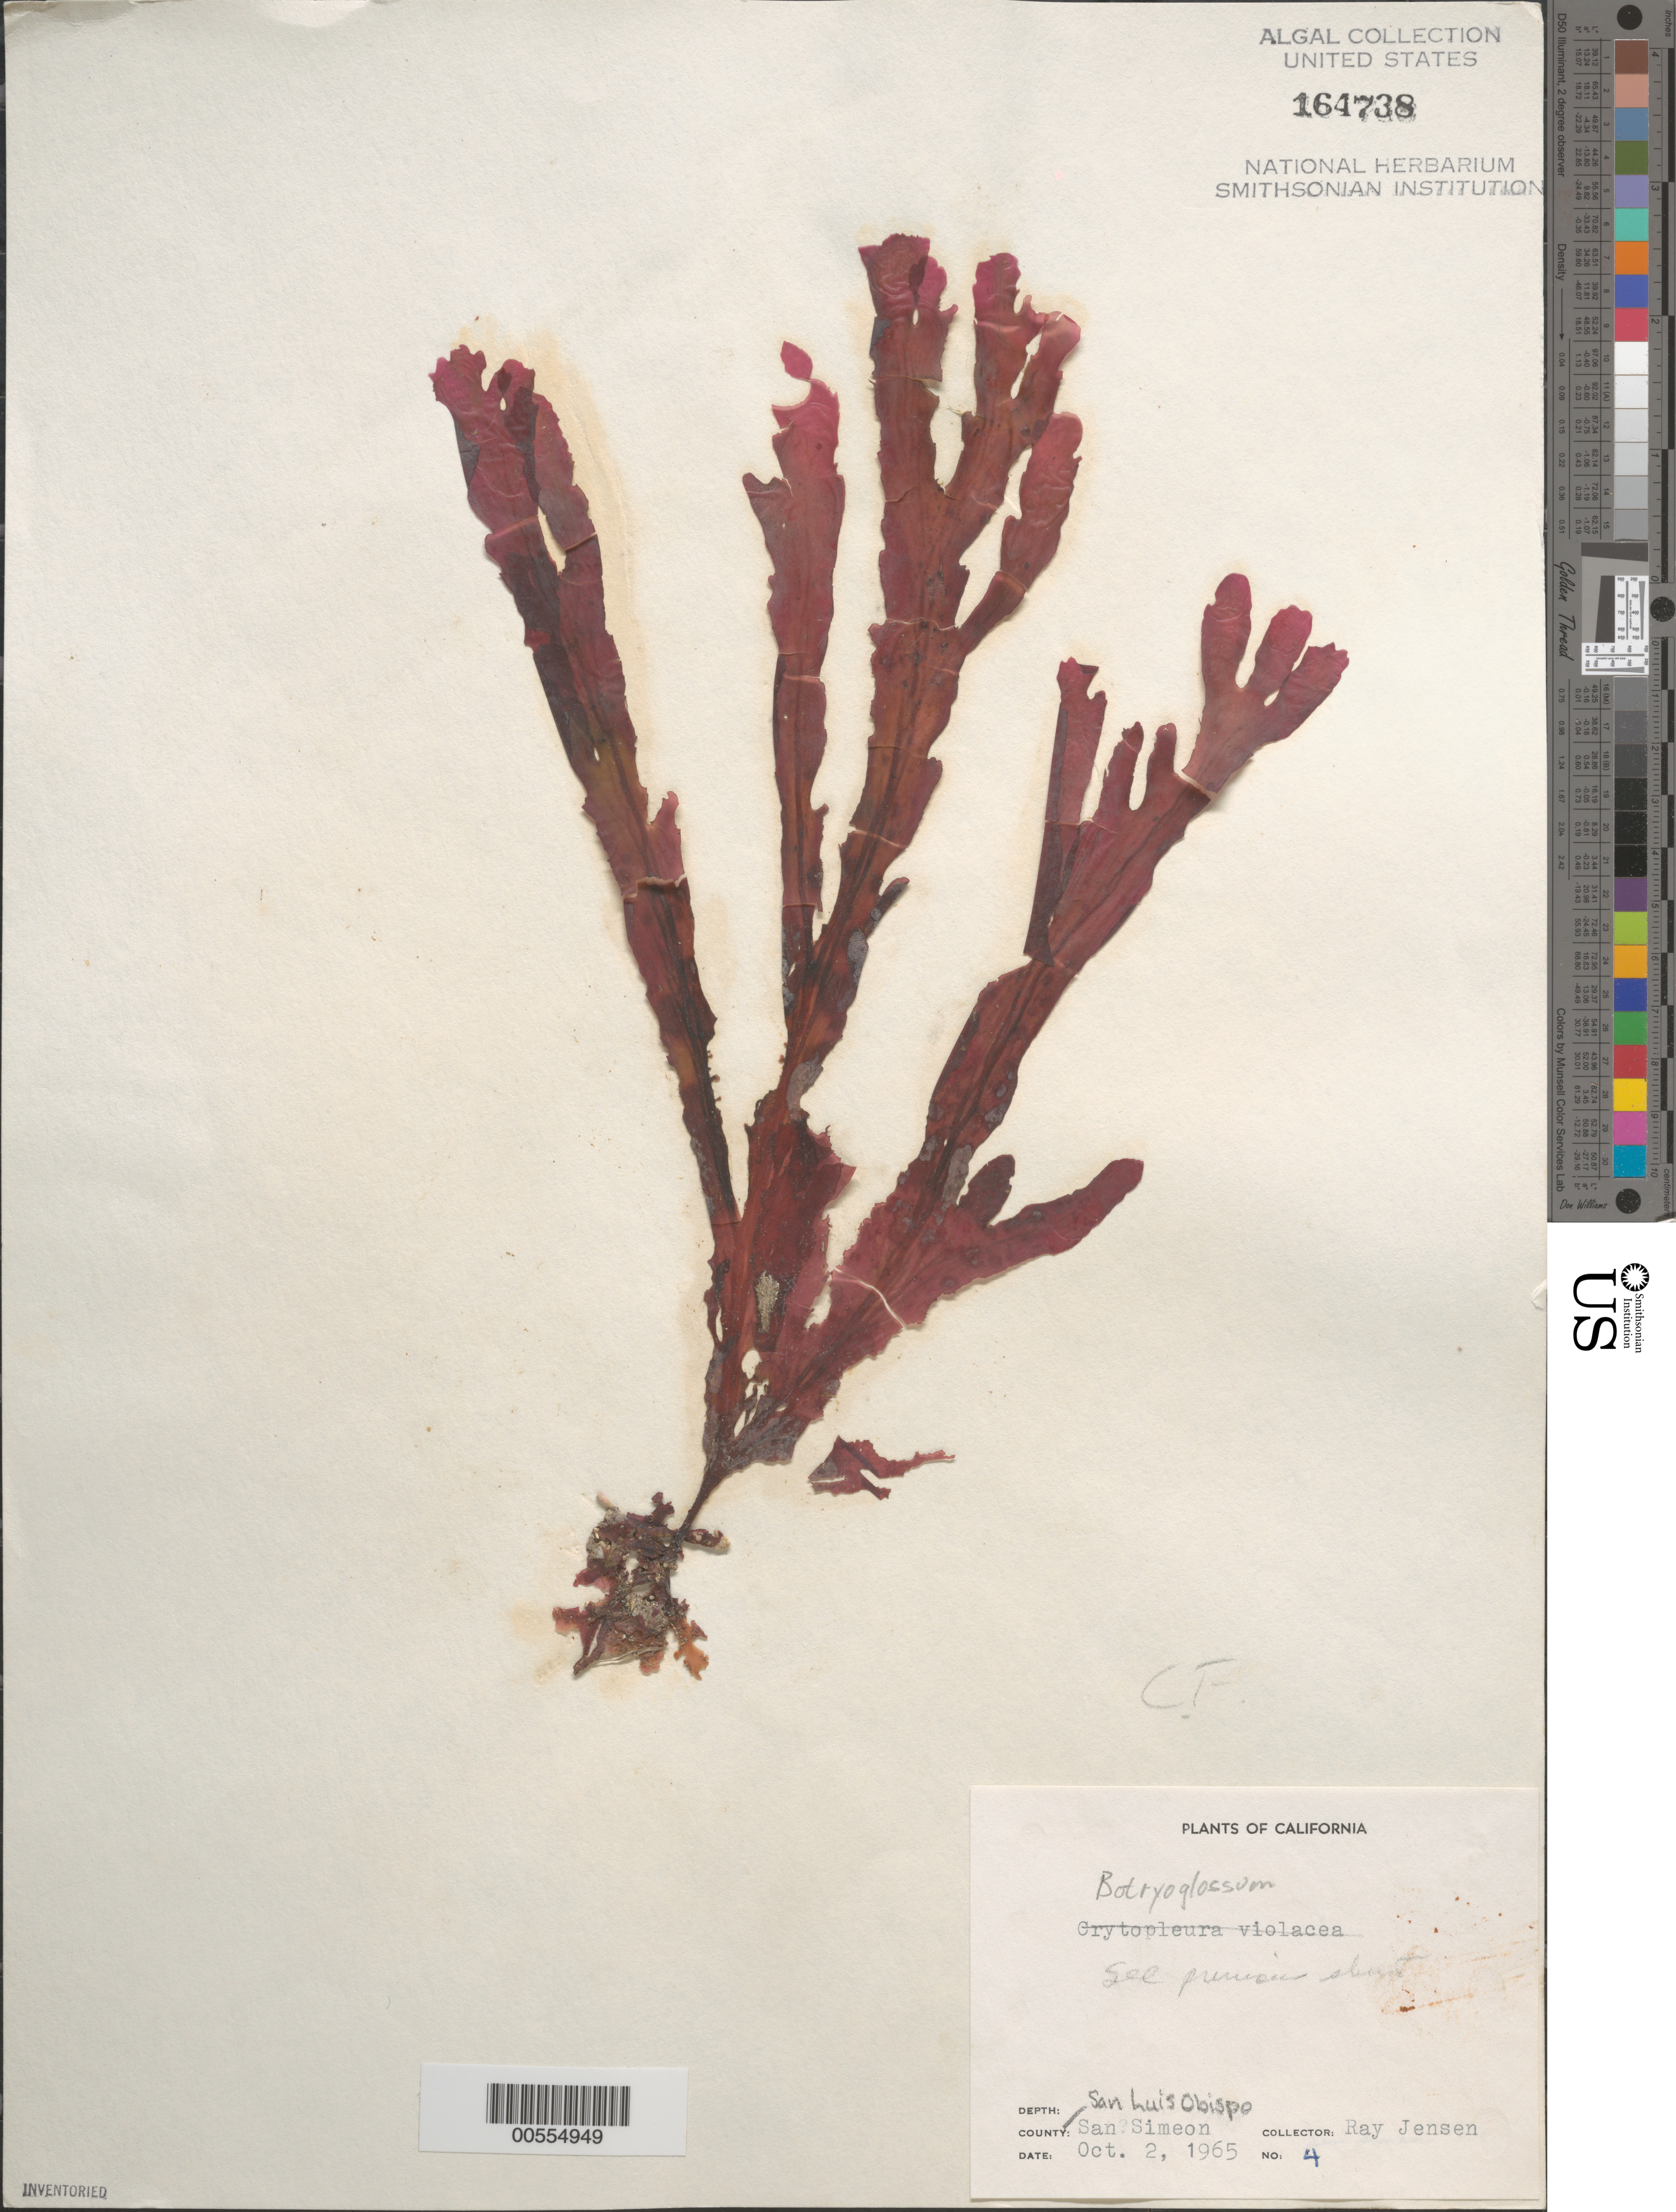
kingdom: Plantae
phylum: Rhodophyta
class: Florideophyceae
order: Ceramiales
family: Delesseriaceae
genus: Botryoglossum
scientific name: Botryoglossum sp.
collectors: R. Jensen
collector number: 4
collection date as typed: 02 Oct 1965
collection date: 1965-10-02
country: United States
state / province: California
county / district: San Luis Obispo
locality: San Simeon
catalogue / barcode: US 164738